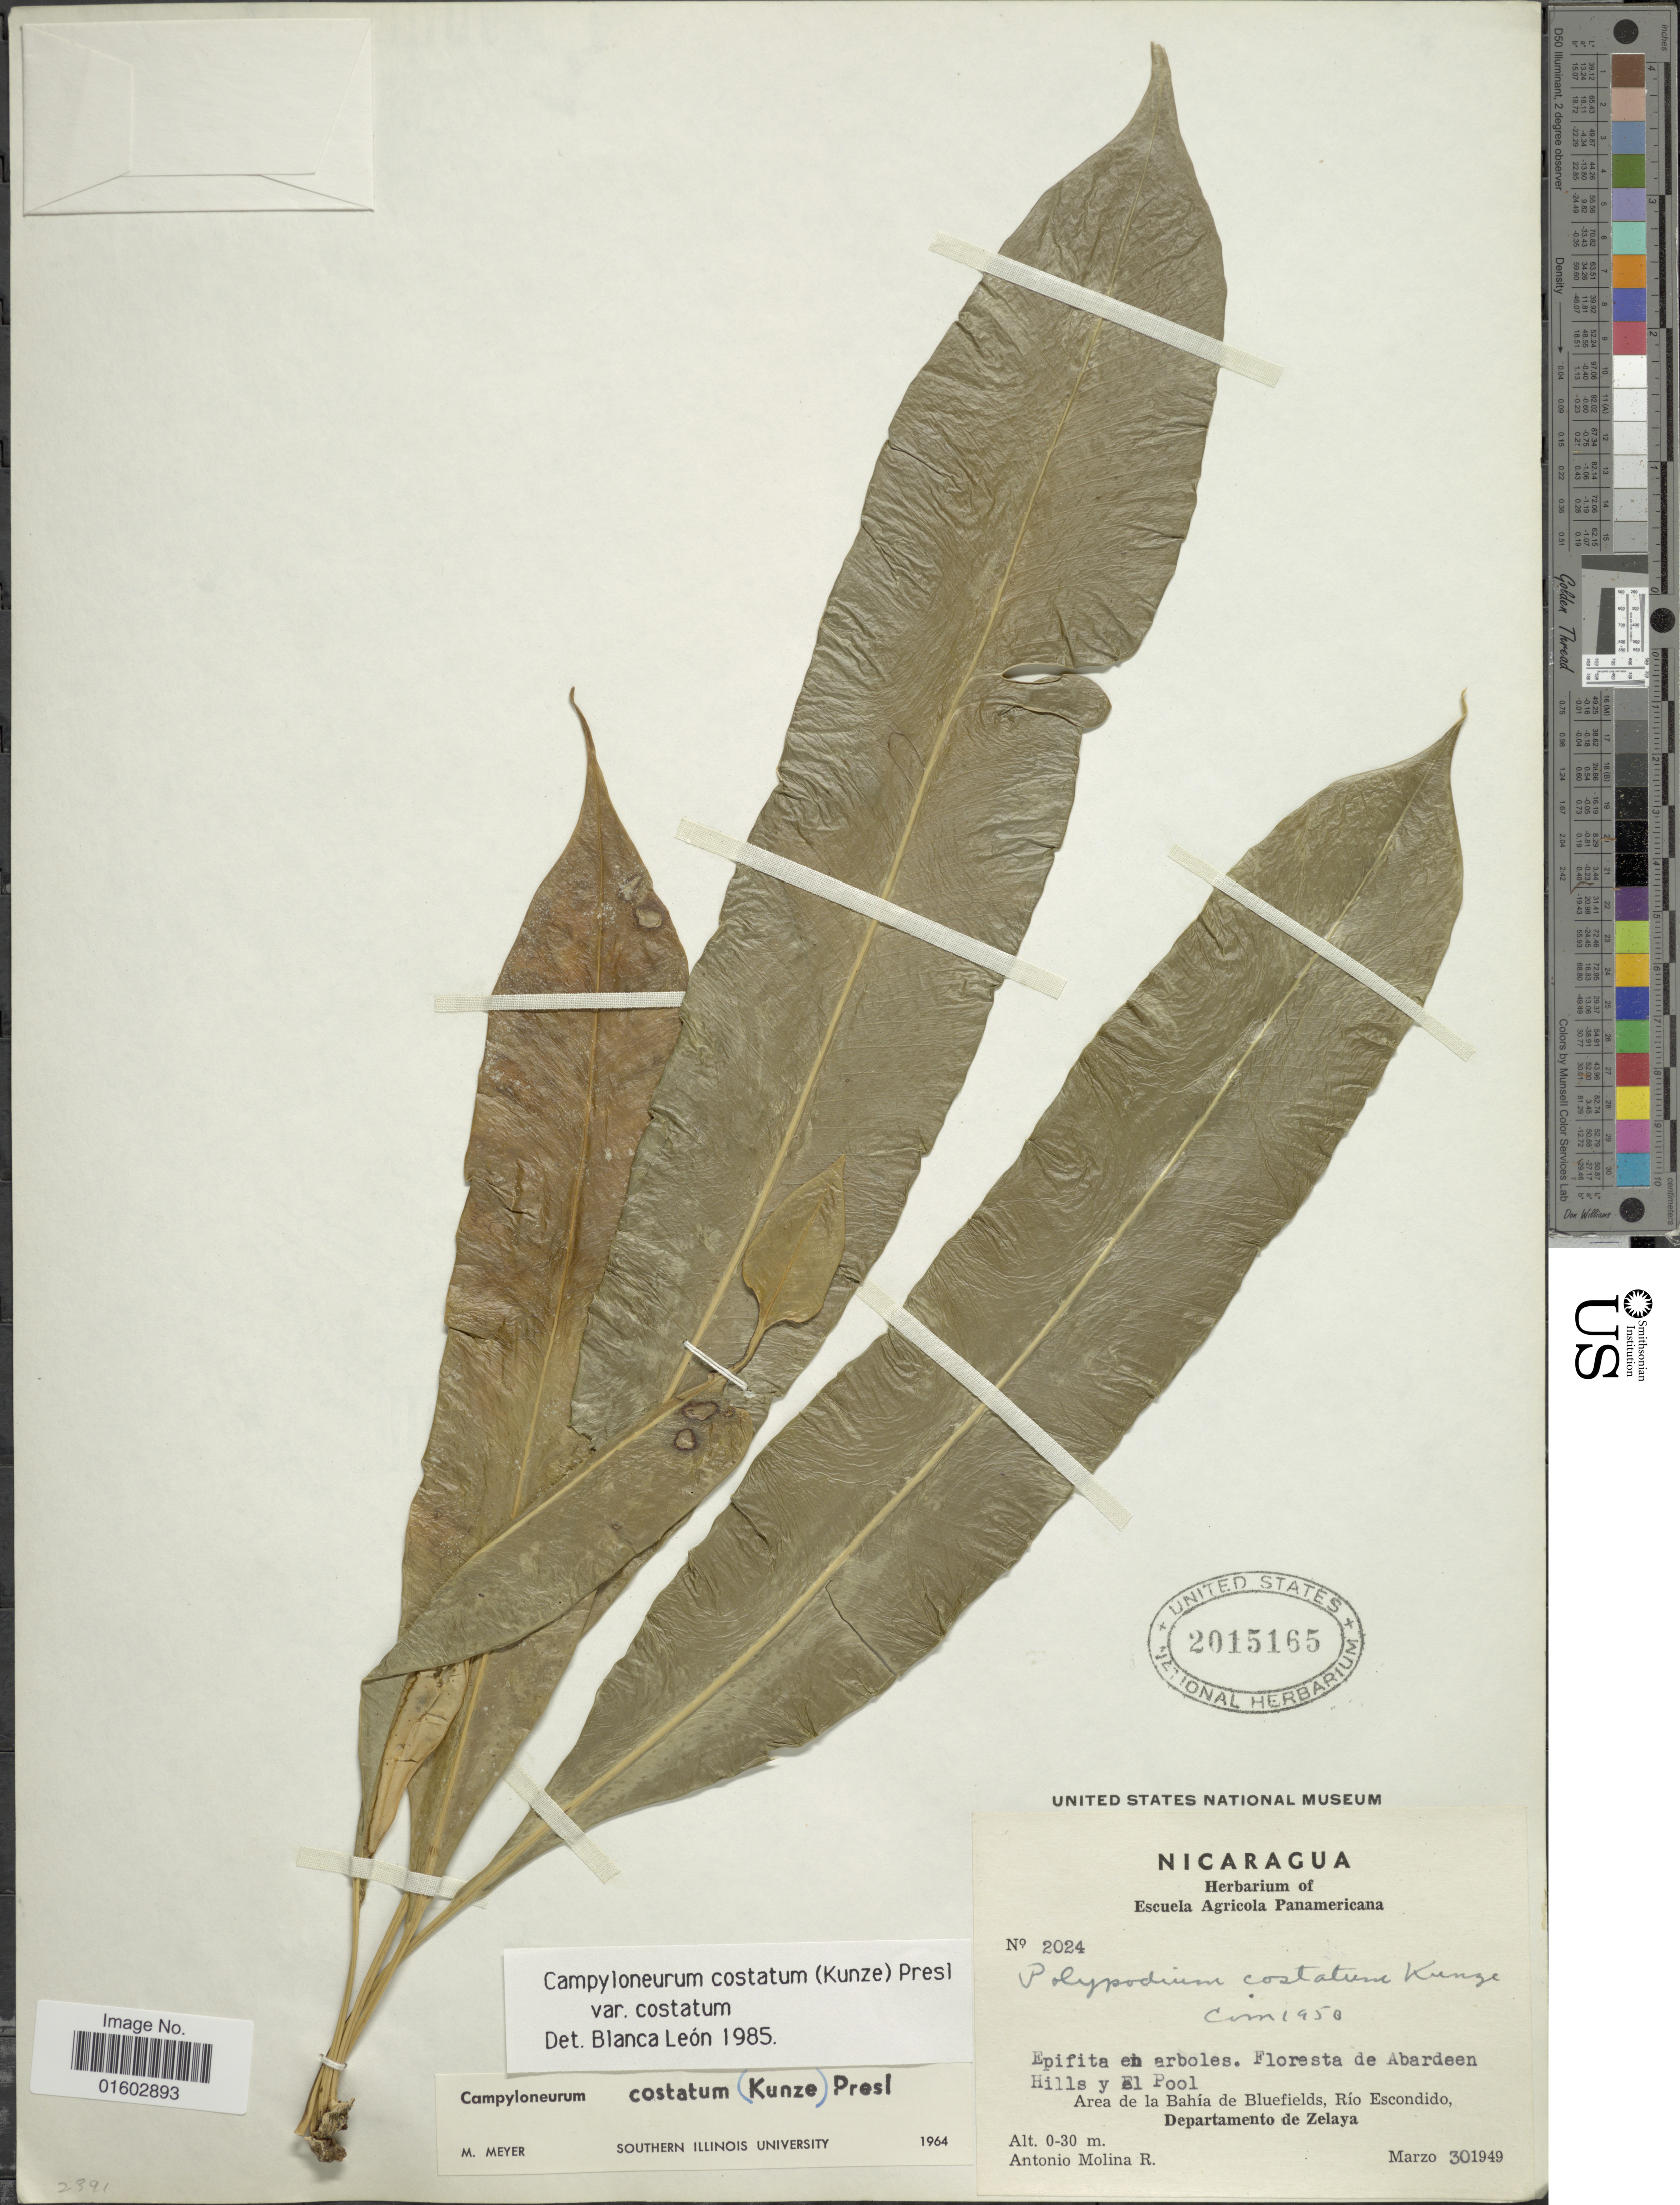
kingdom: Plantae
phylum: Tracheophyta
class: Polypodiopsida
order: Polypodiales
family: Polypodiaceae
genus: Campyloneurum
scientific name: Campyloneurum costatum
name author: (Kunze) C. Presl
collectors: A. Molina R.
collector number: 2024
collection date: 1949-03-30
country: Nicaragua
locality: Area de la Bahia de Bluefields, Rio Escondidi, departamento de Zelaya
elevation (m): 0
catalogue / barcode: US 2015165